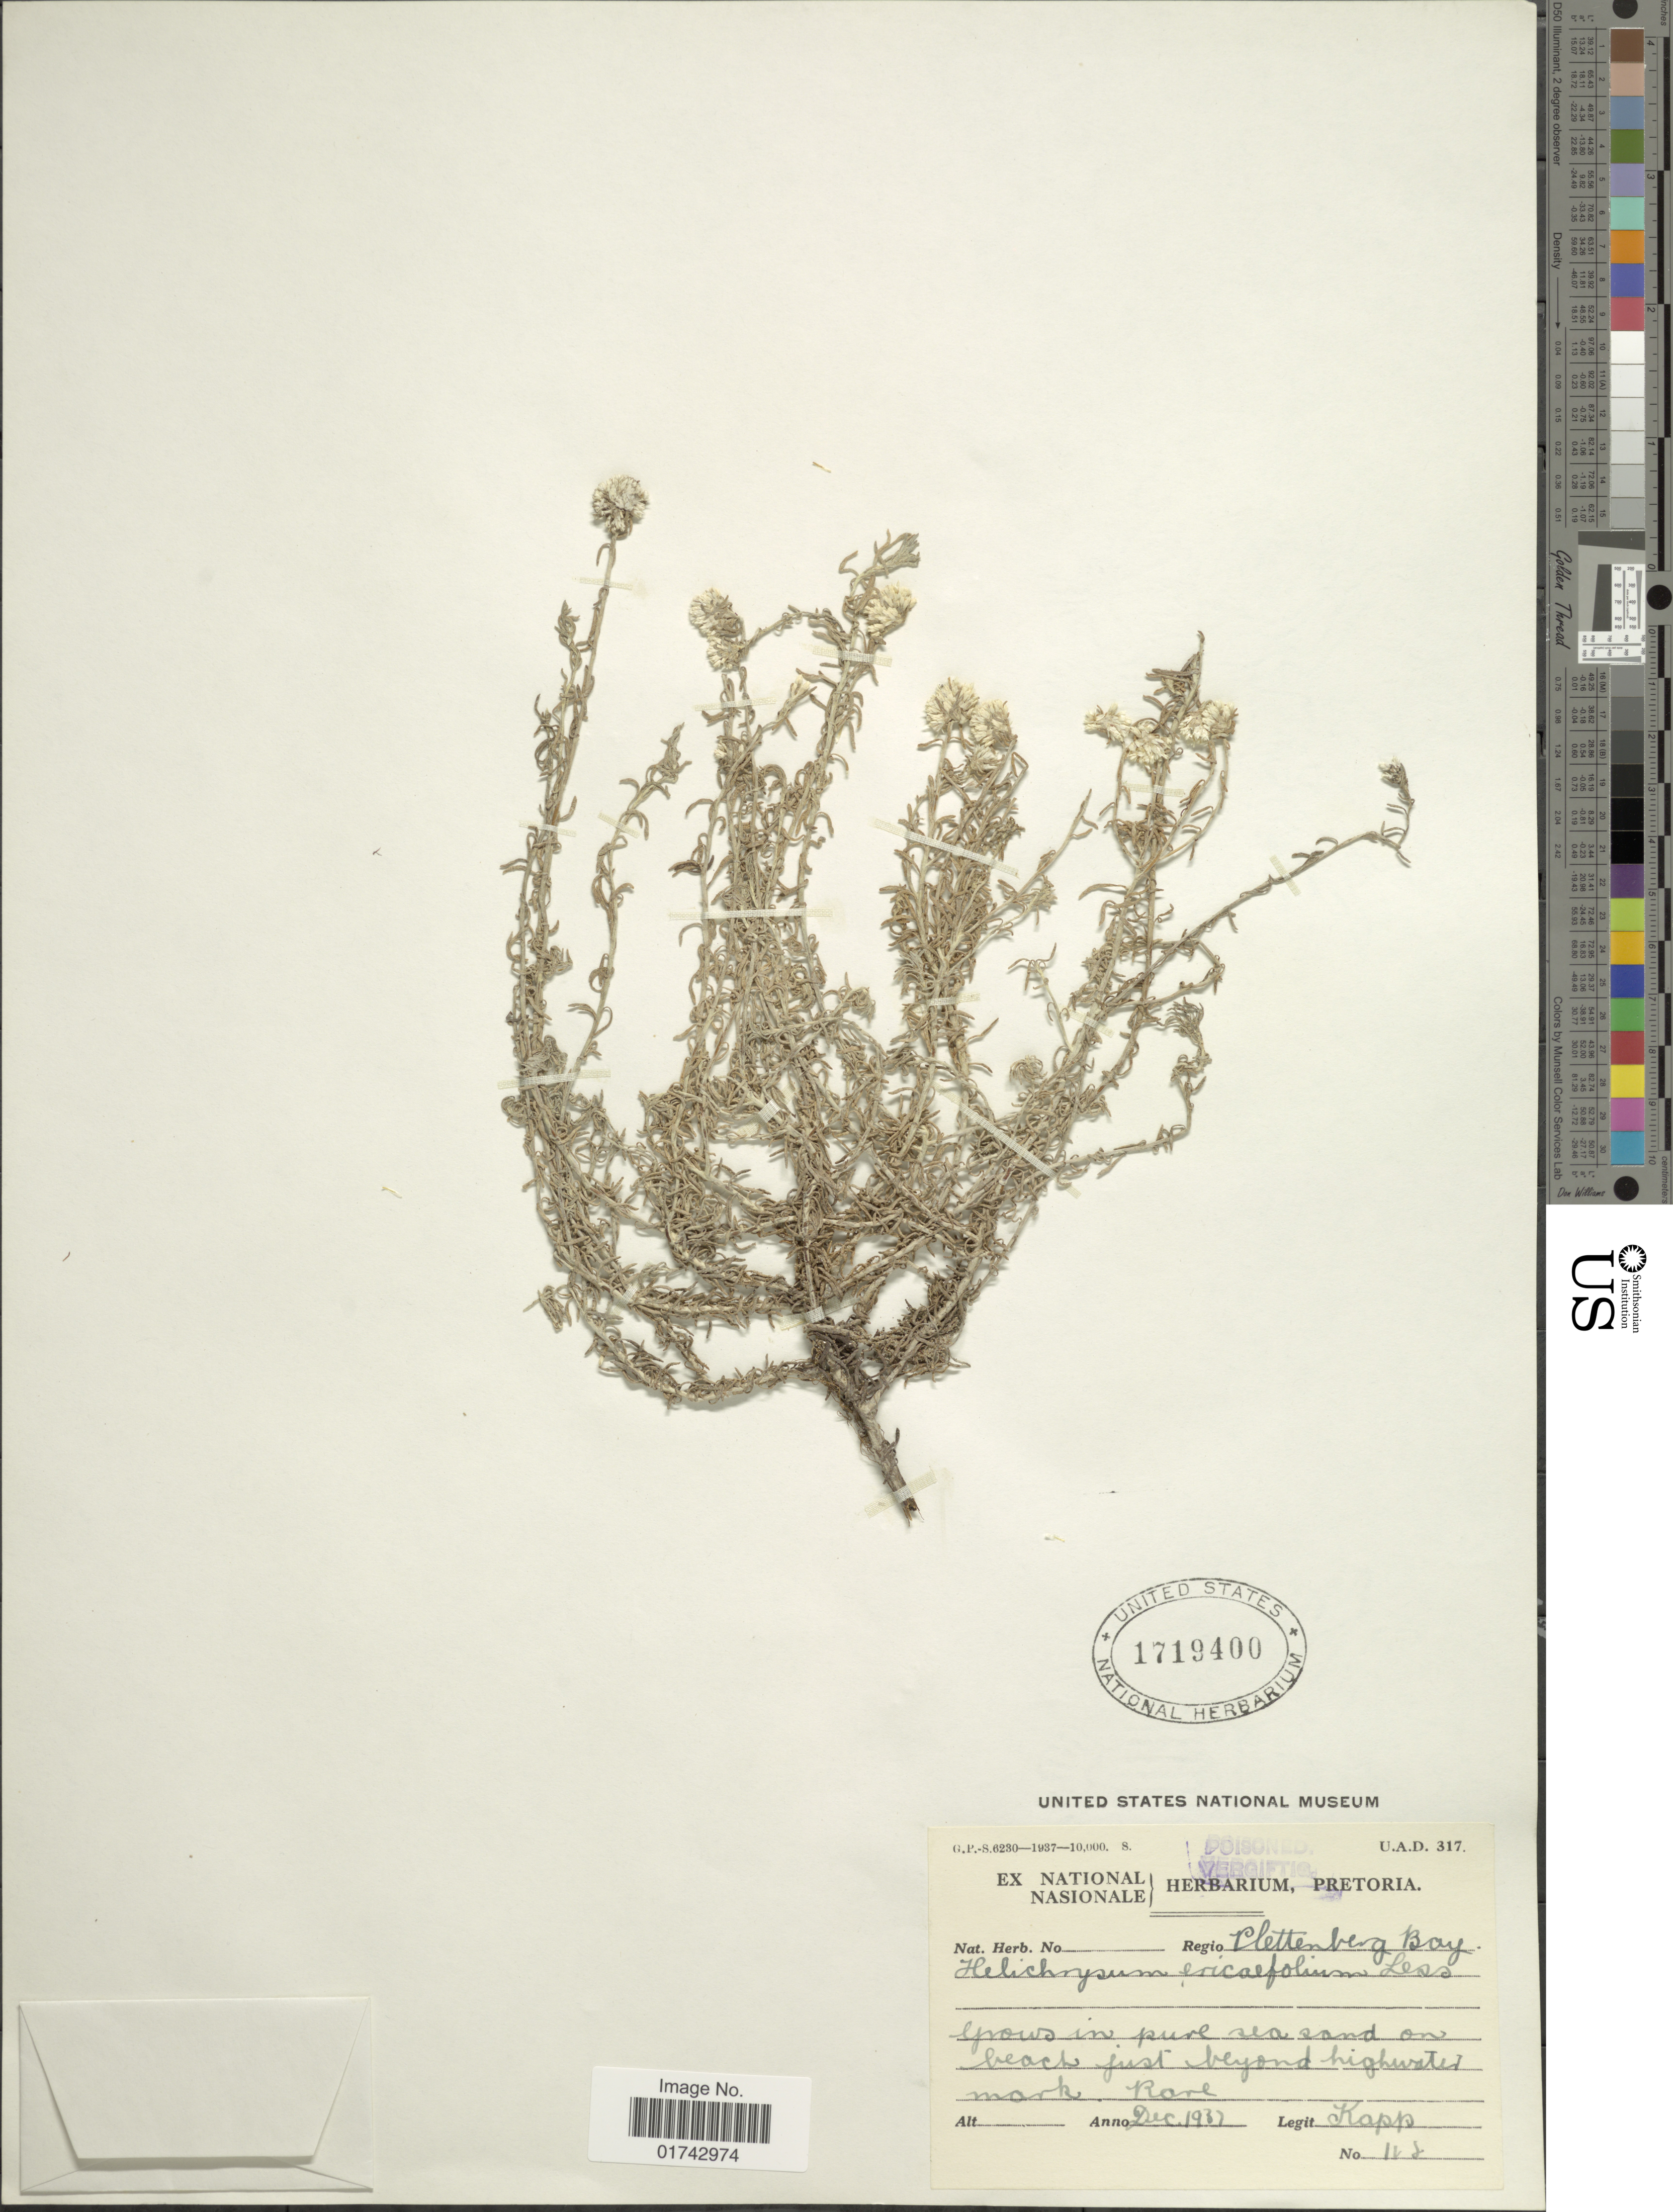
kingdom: Plantae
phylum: Tracheophyta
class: Magnoliopsida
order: Asterales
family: Asteraceae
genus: Helichrysum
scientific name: Helichrysum ericafolium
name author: Baker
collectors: L. Kapp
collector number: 118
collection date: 1937-12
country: South Africa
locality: Regio Plettenberg Bay, on beach just beyond highwater mark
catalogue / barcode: US 1719400